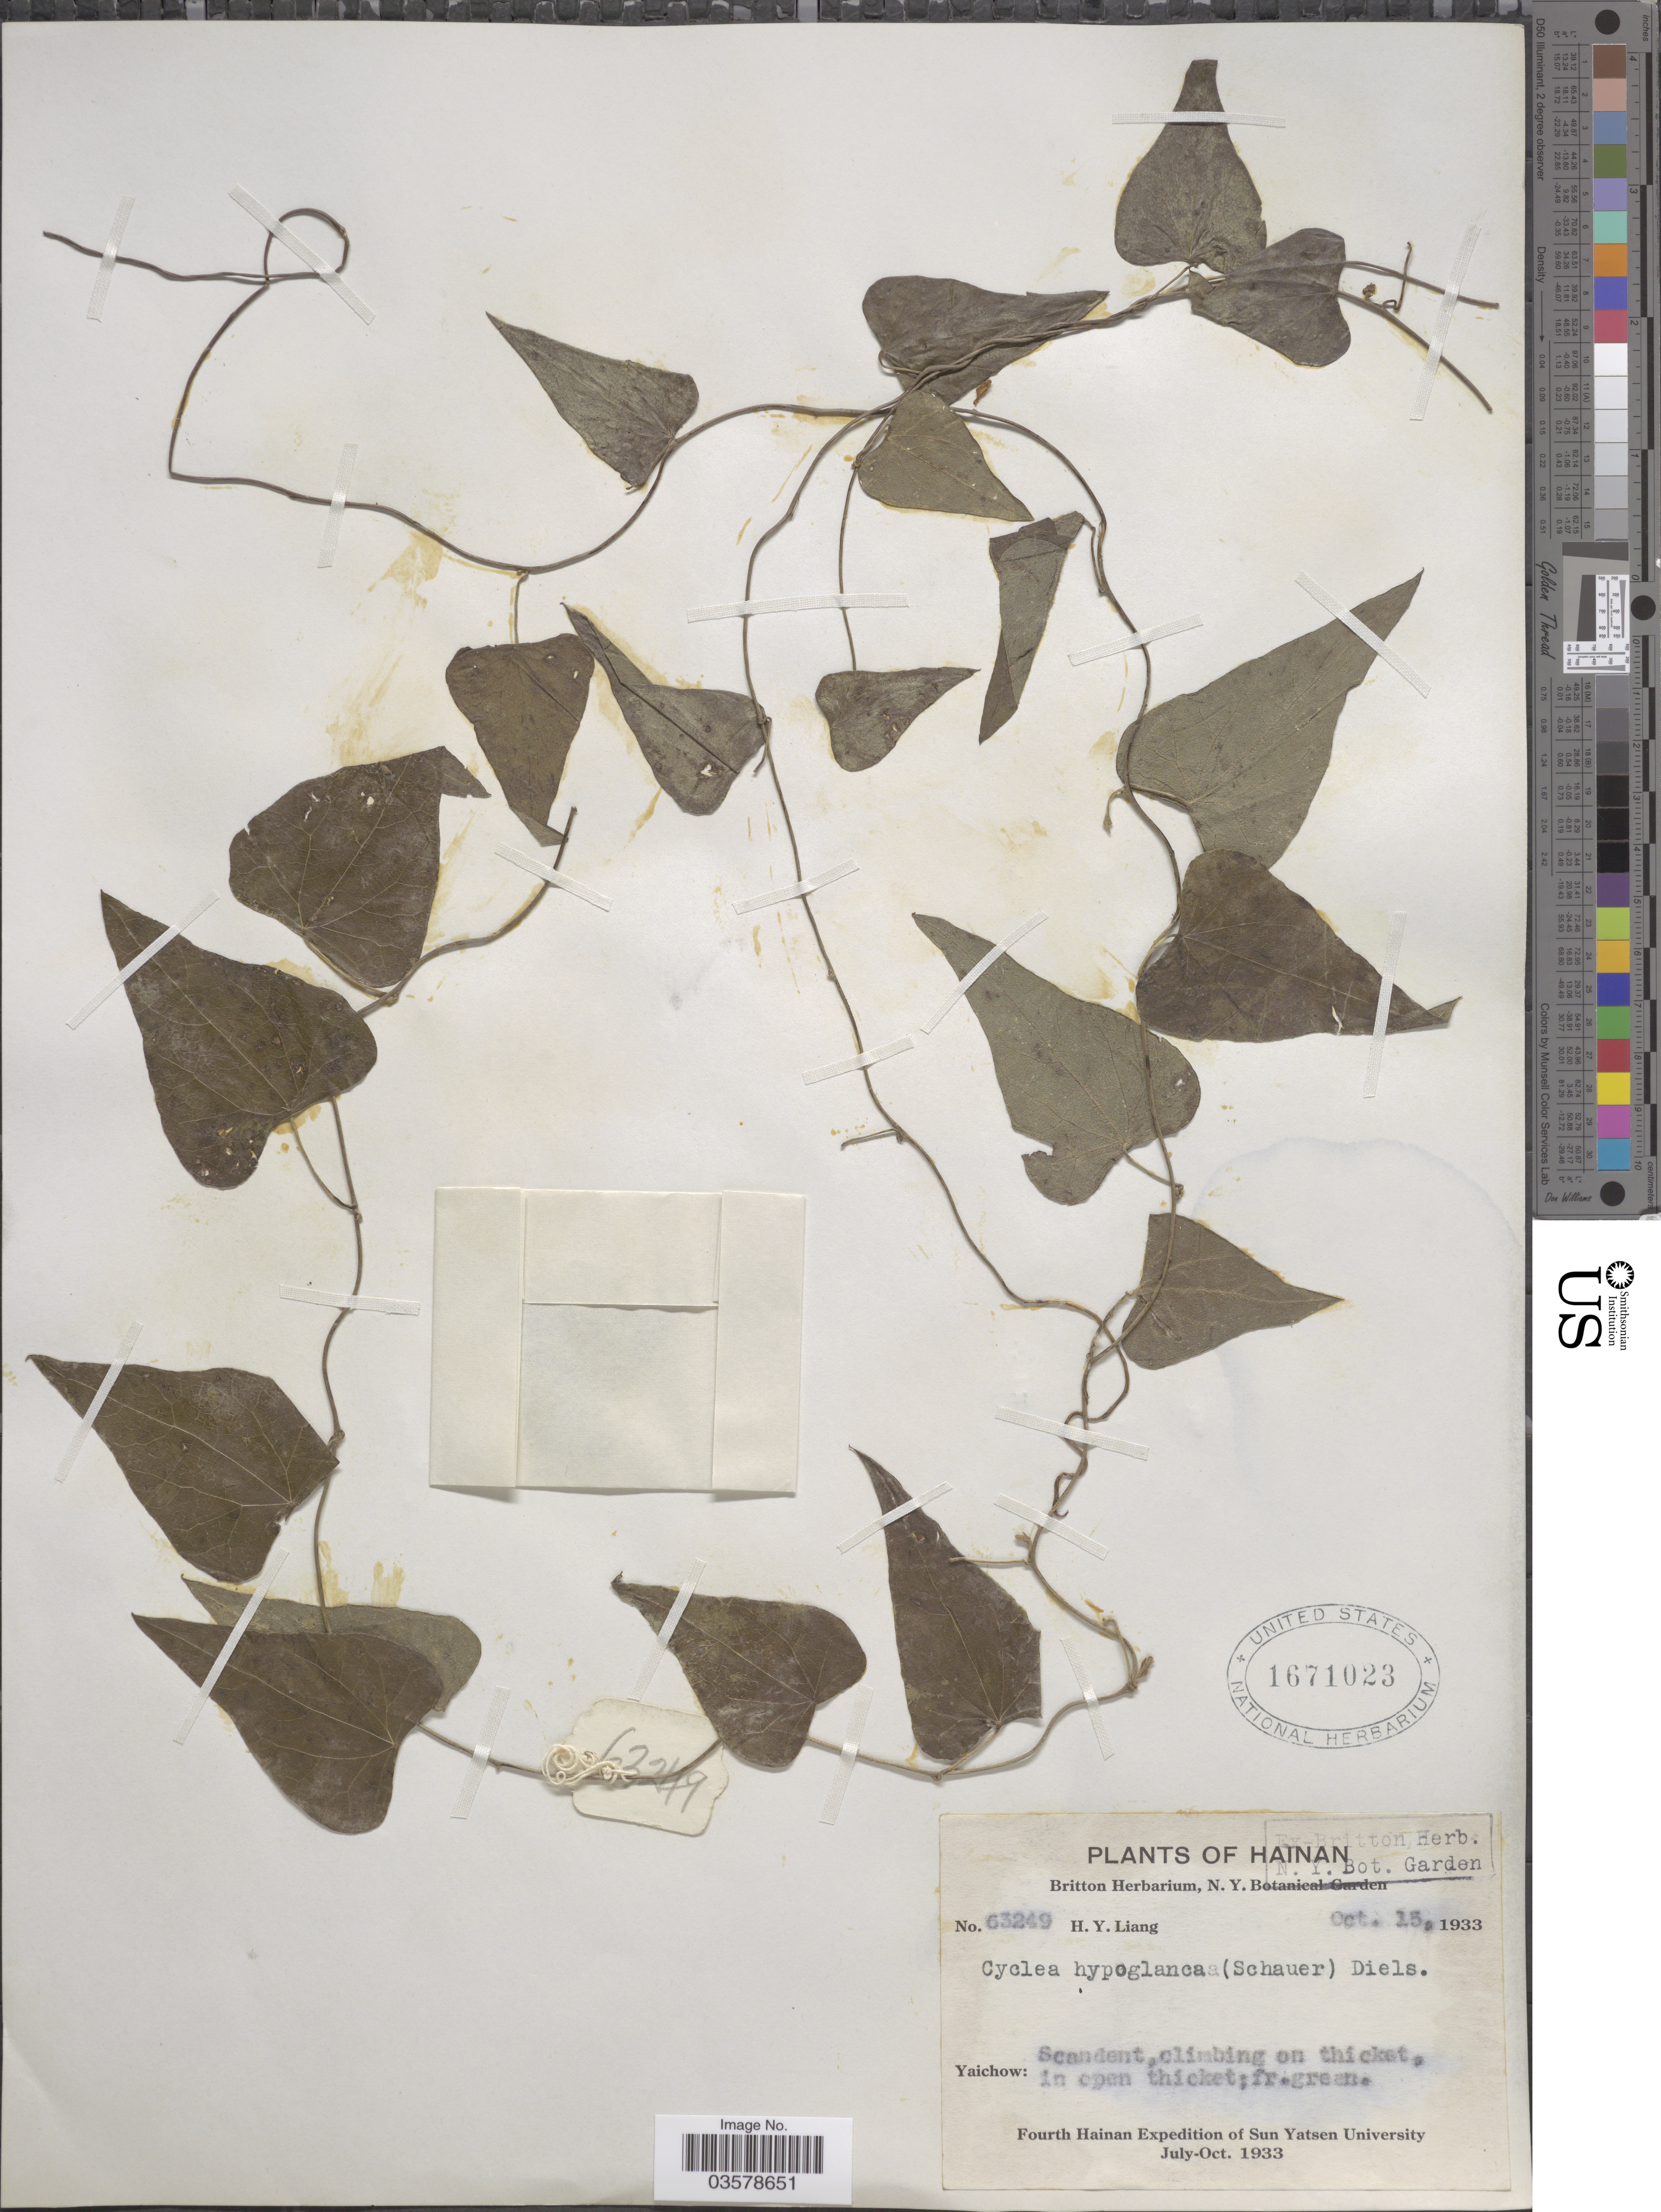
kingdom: Plantae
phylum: Tracheophyta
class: Magnoliopsida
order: Ranunculales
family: Menispermaceae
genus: Cyclea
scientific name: Cyclea hypoglauca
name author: (Schauer) Diels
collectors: H. Y. Liang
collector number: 63249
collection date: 1933-10-15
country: China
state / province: Hainan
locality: Yaichow.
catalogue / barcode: US 1671023